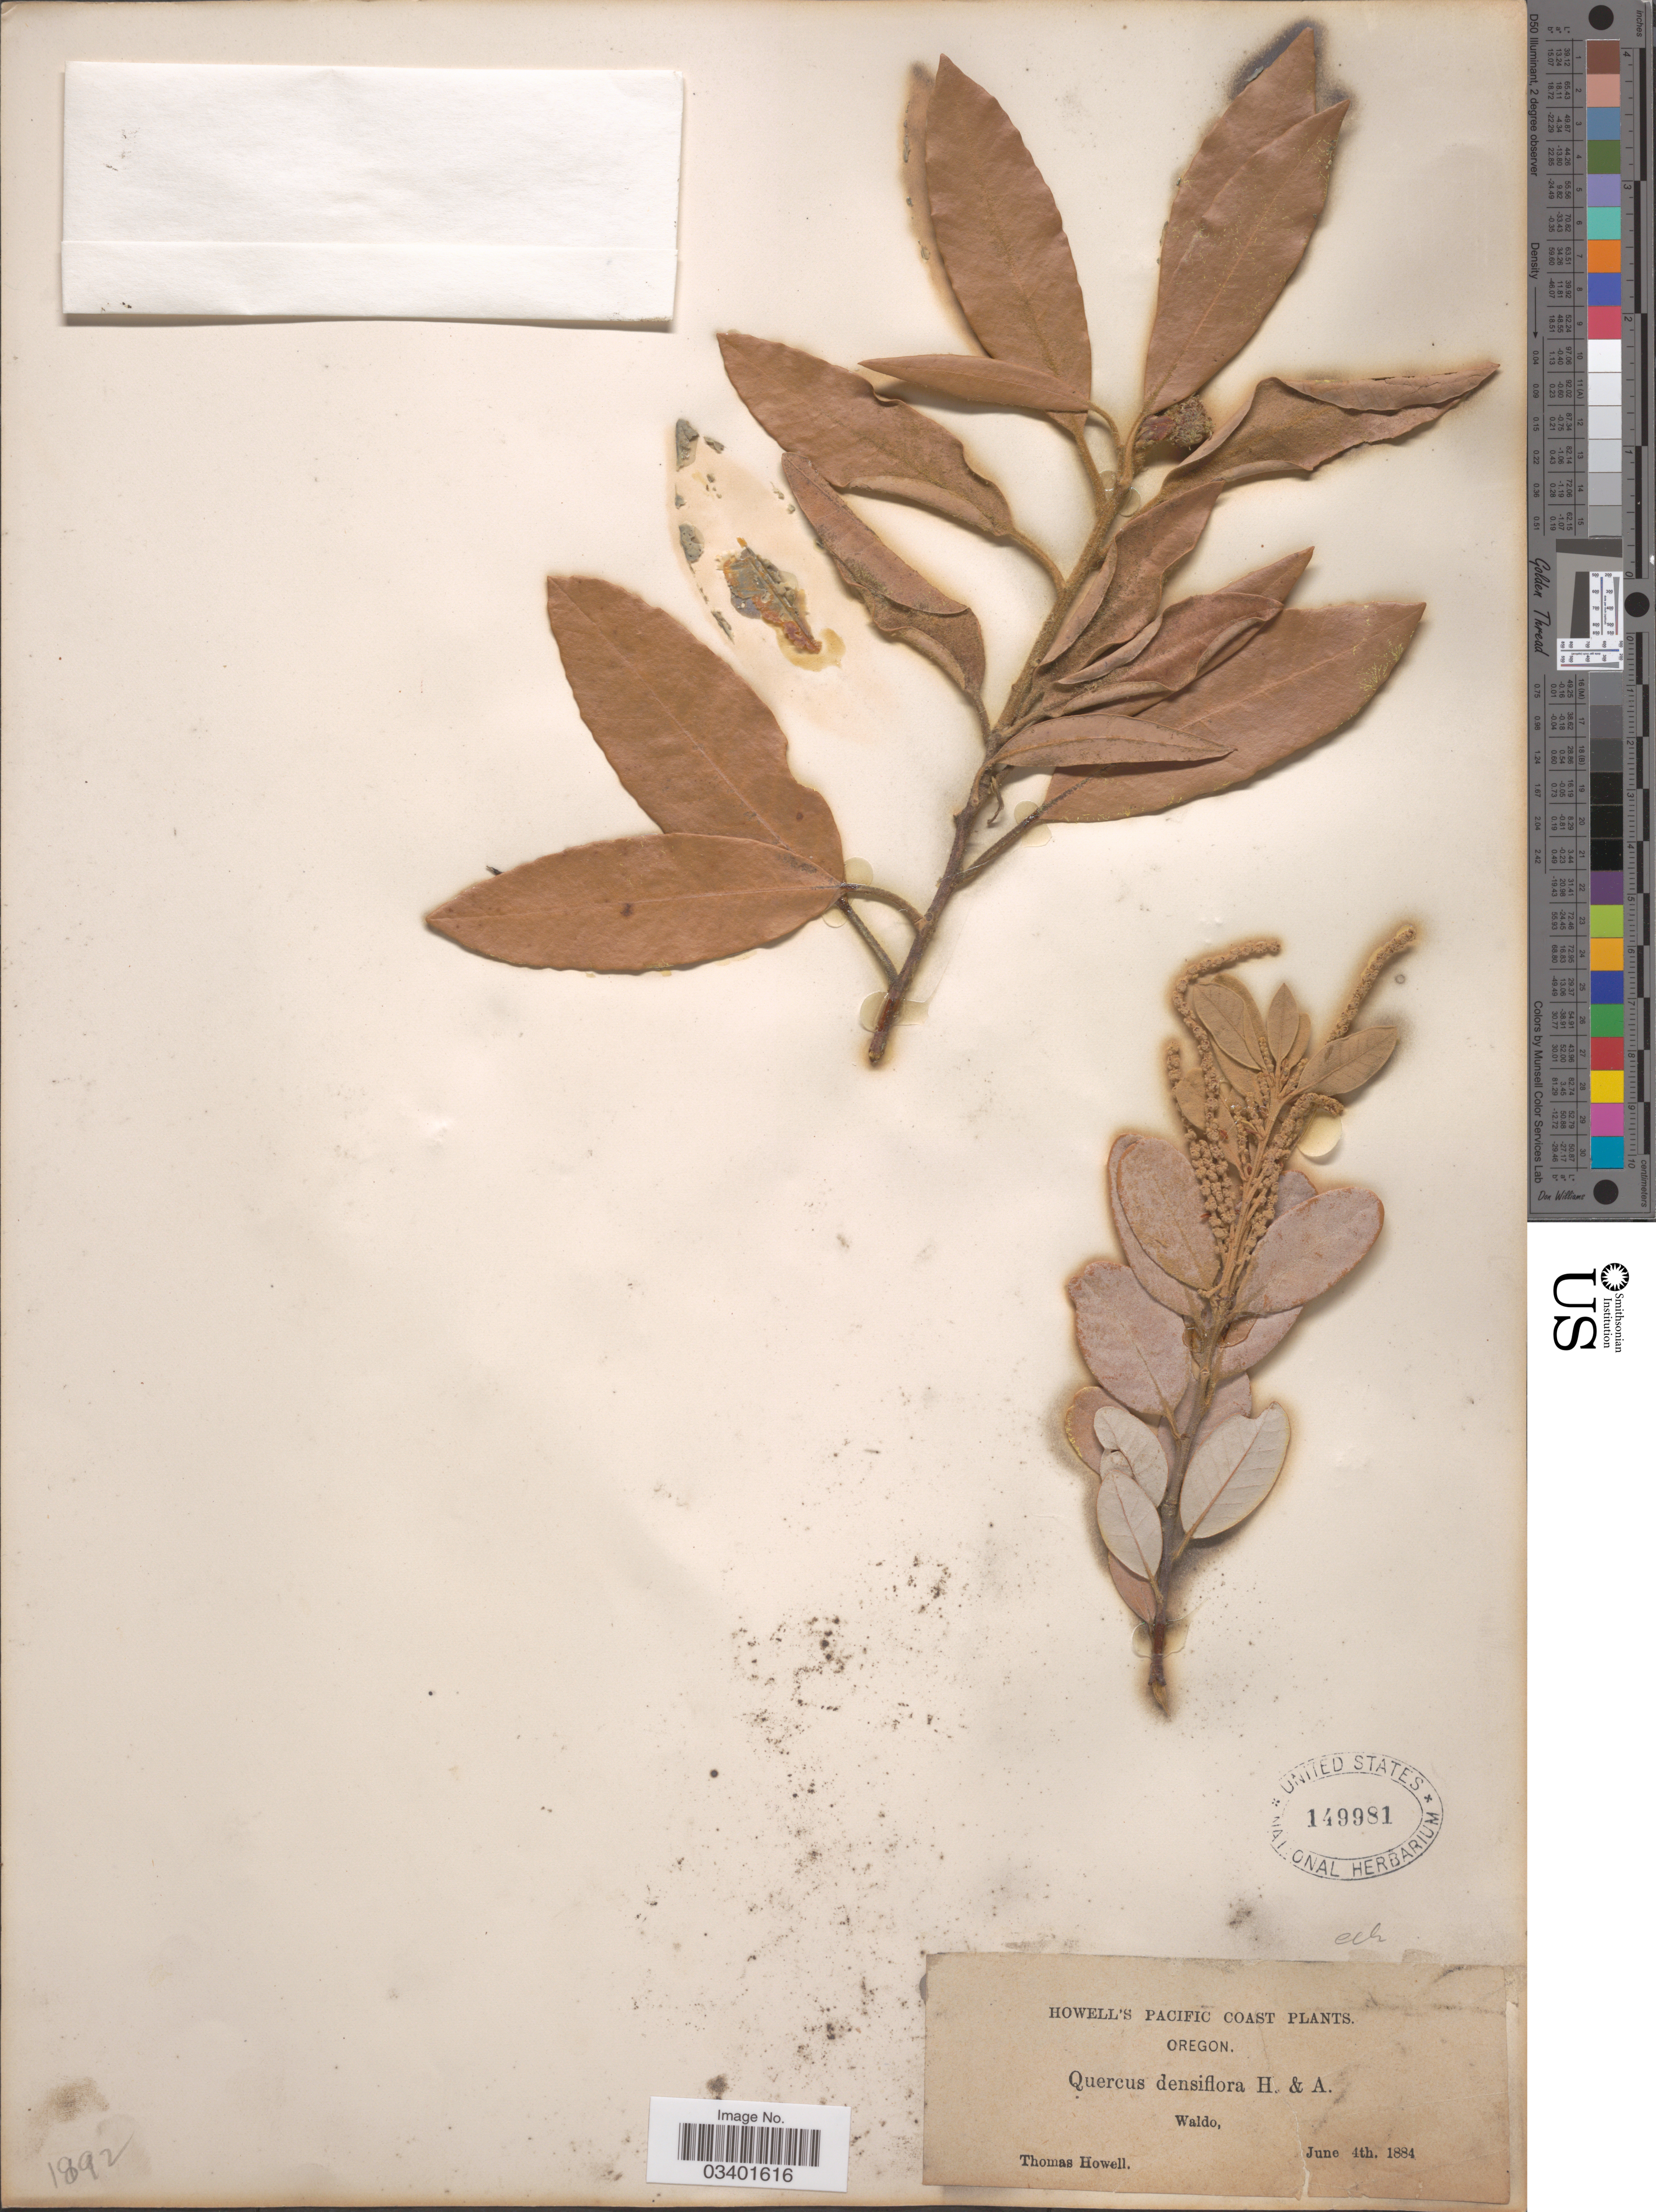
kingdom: Plantae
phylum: Tracheophyta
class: Magnoliopsida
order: Fagales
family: Fagaceae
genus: Notholithocarpus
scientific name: Notholithocarpus densiflorus var. densiflorus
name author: (Hook. & Arn.) P. S. Manos et al.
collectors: T. Howell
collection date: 1884-06-04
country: United States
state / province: Oregon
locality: Pacific Coast. [unsure placement] Waldo.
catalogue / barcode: US 149981